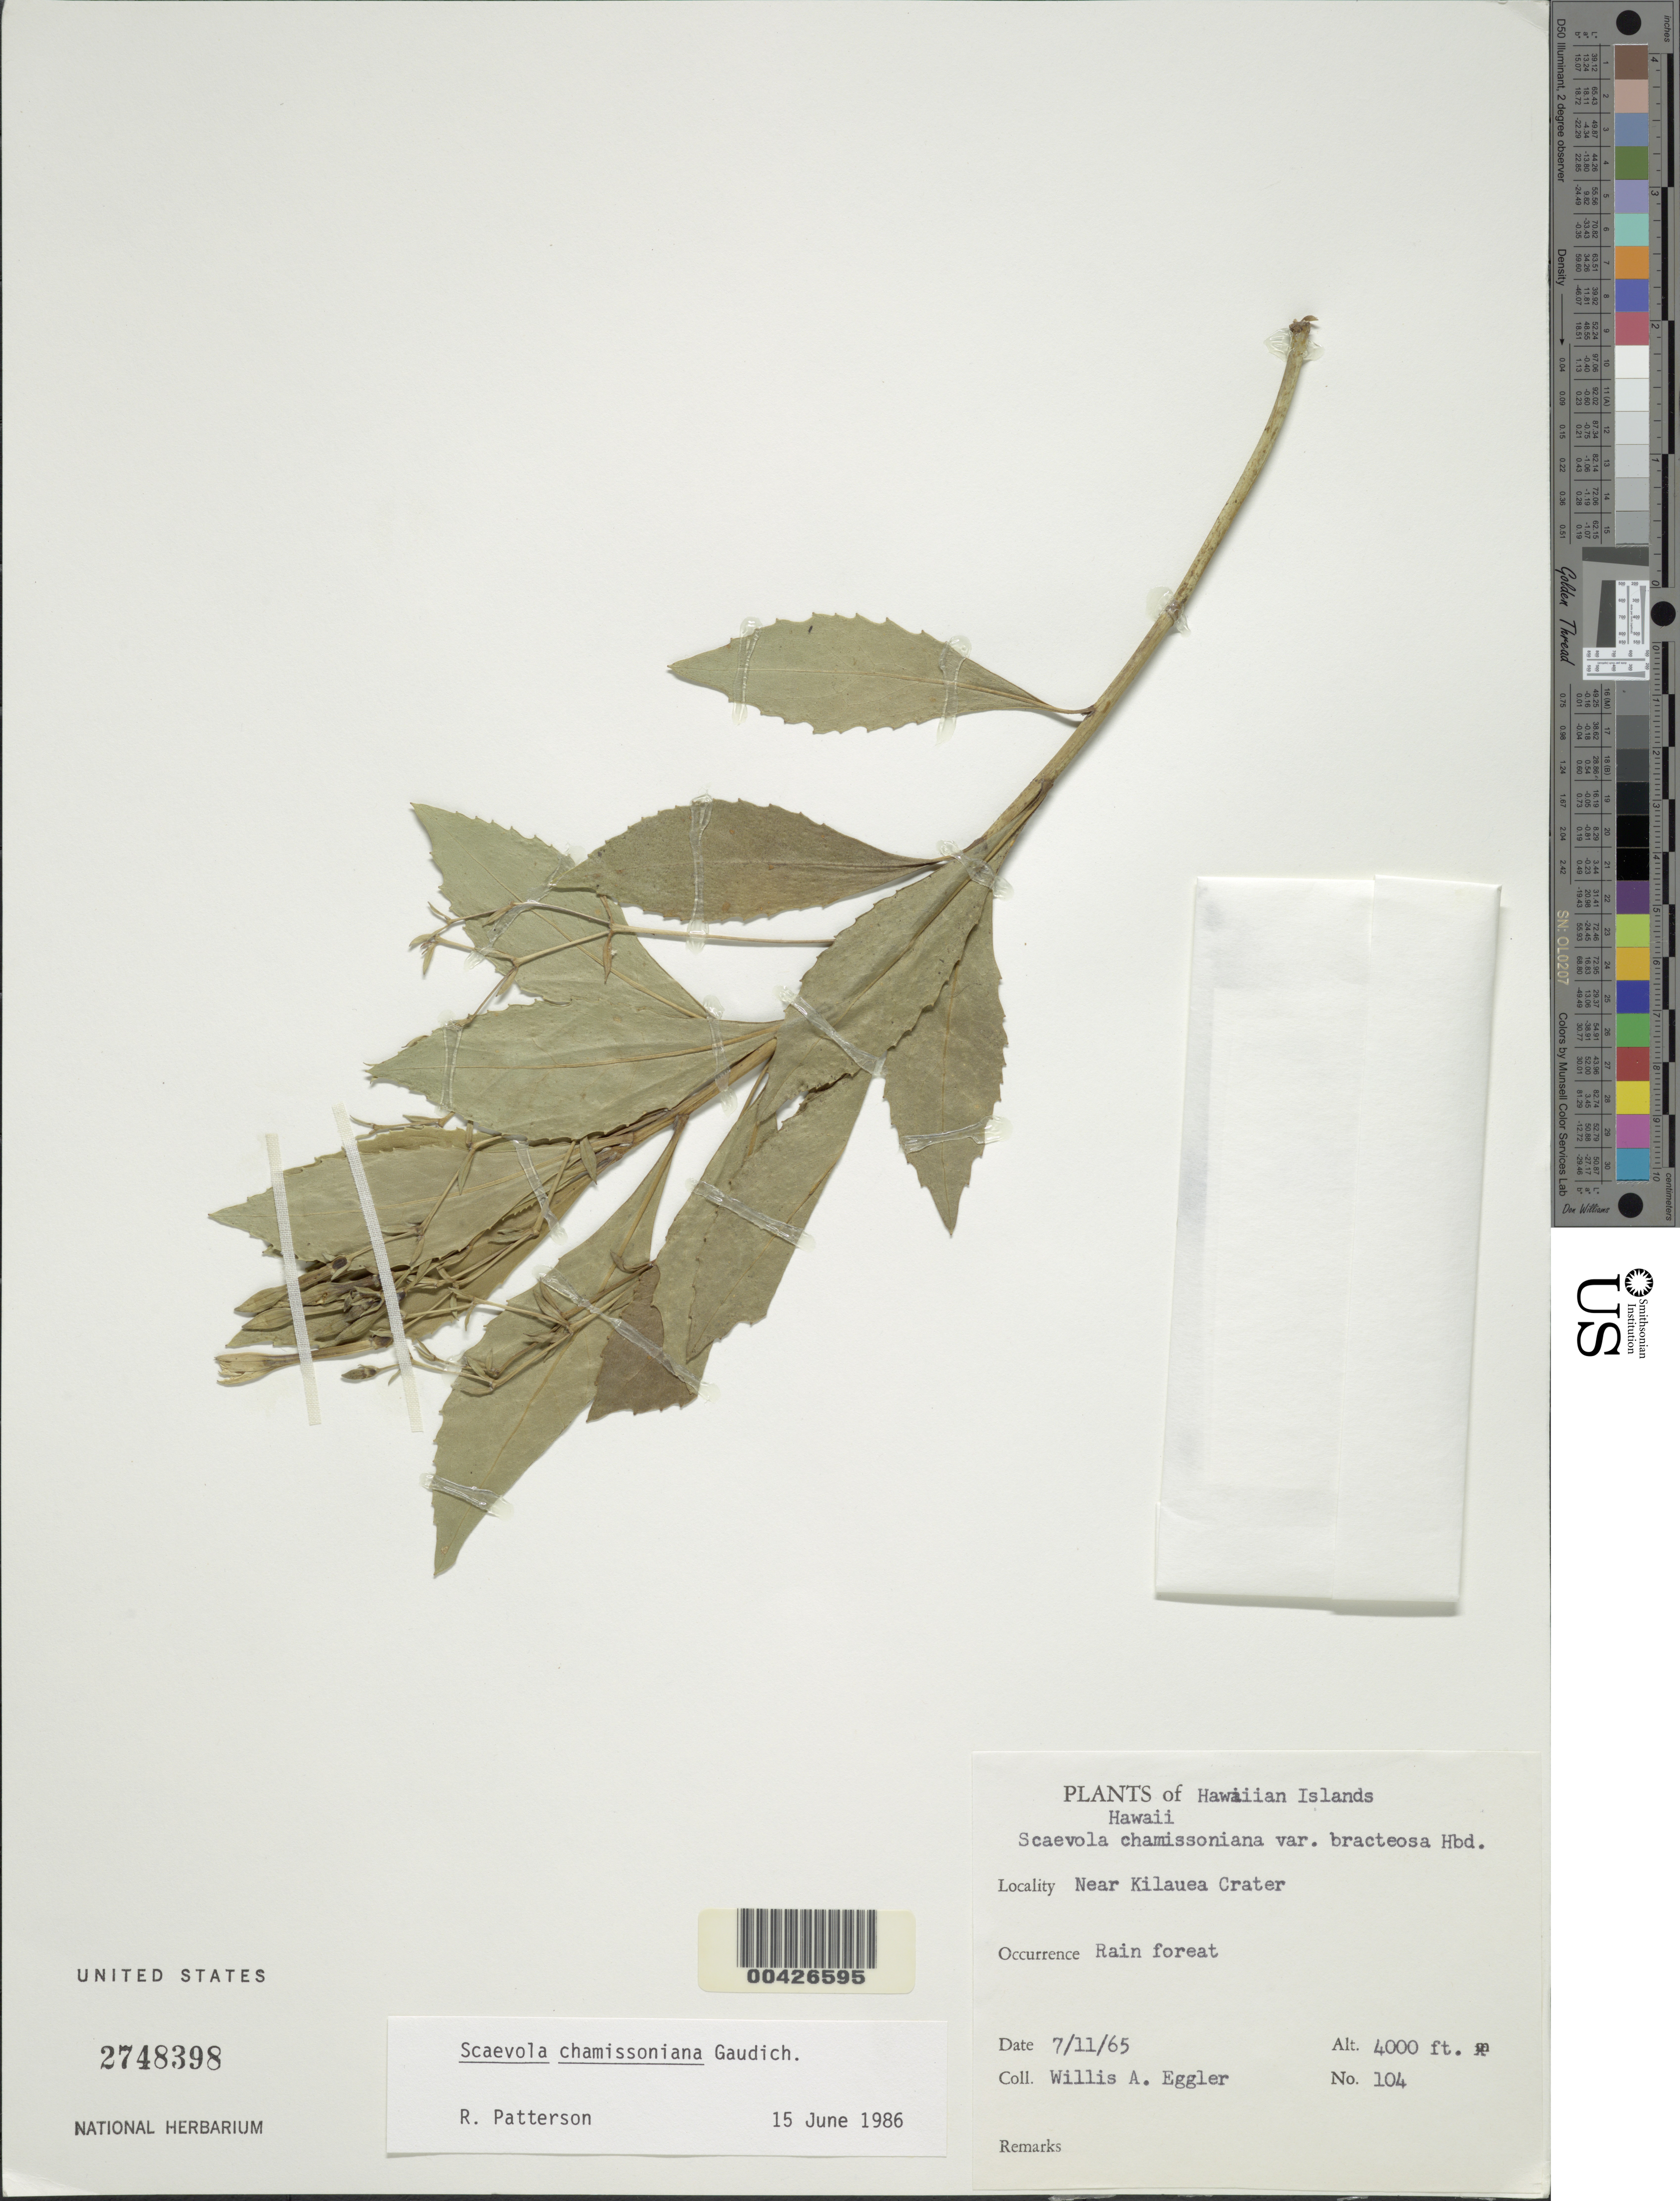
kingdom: Plantae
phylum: Tracheophyta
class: Magnoliopsida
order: Asterales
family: Goodeniaceae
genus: Scaevola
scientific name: Scaevola chamissoniana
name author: Gaudich.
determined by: Patterson, R.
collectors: W. A. Eggler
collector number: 104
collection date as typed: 7 Nov 1965 or 11 Jul 1965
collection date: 1965-07-11 or 1965-11-07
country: United States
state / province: Hawaii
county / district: Hawaii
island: Hawaii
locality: Near Kilauea Crater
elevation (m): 1219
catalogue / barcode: US 2748398